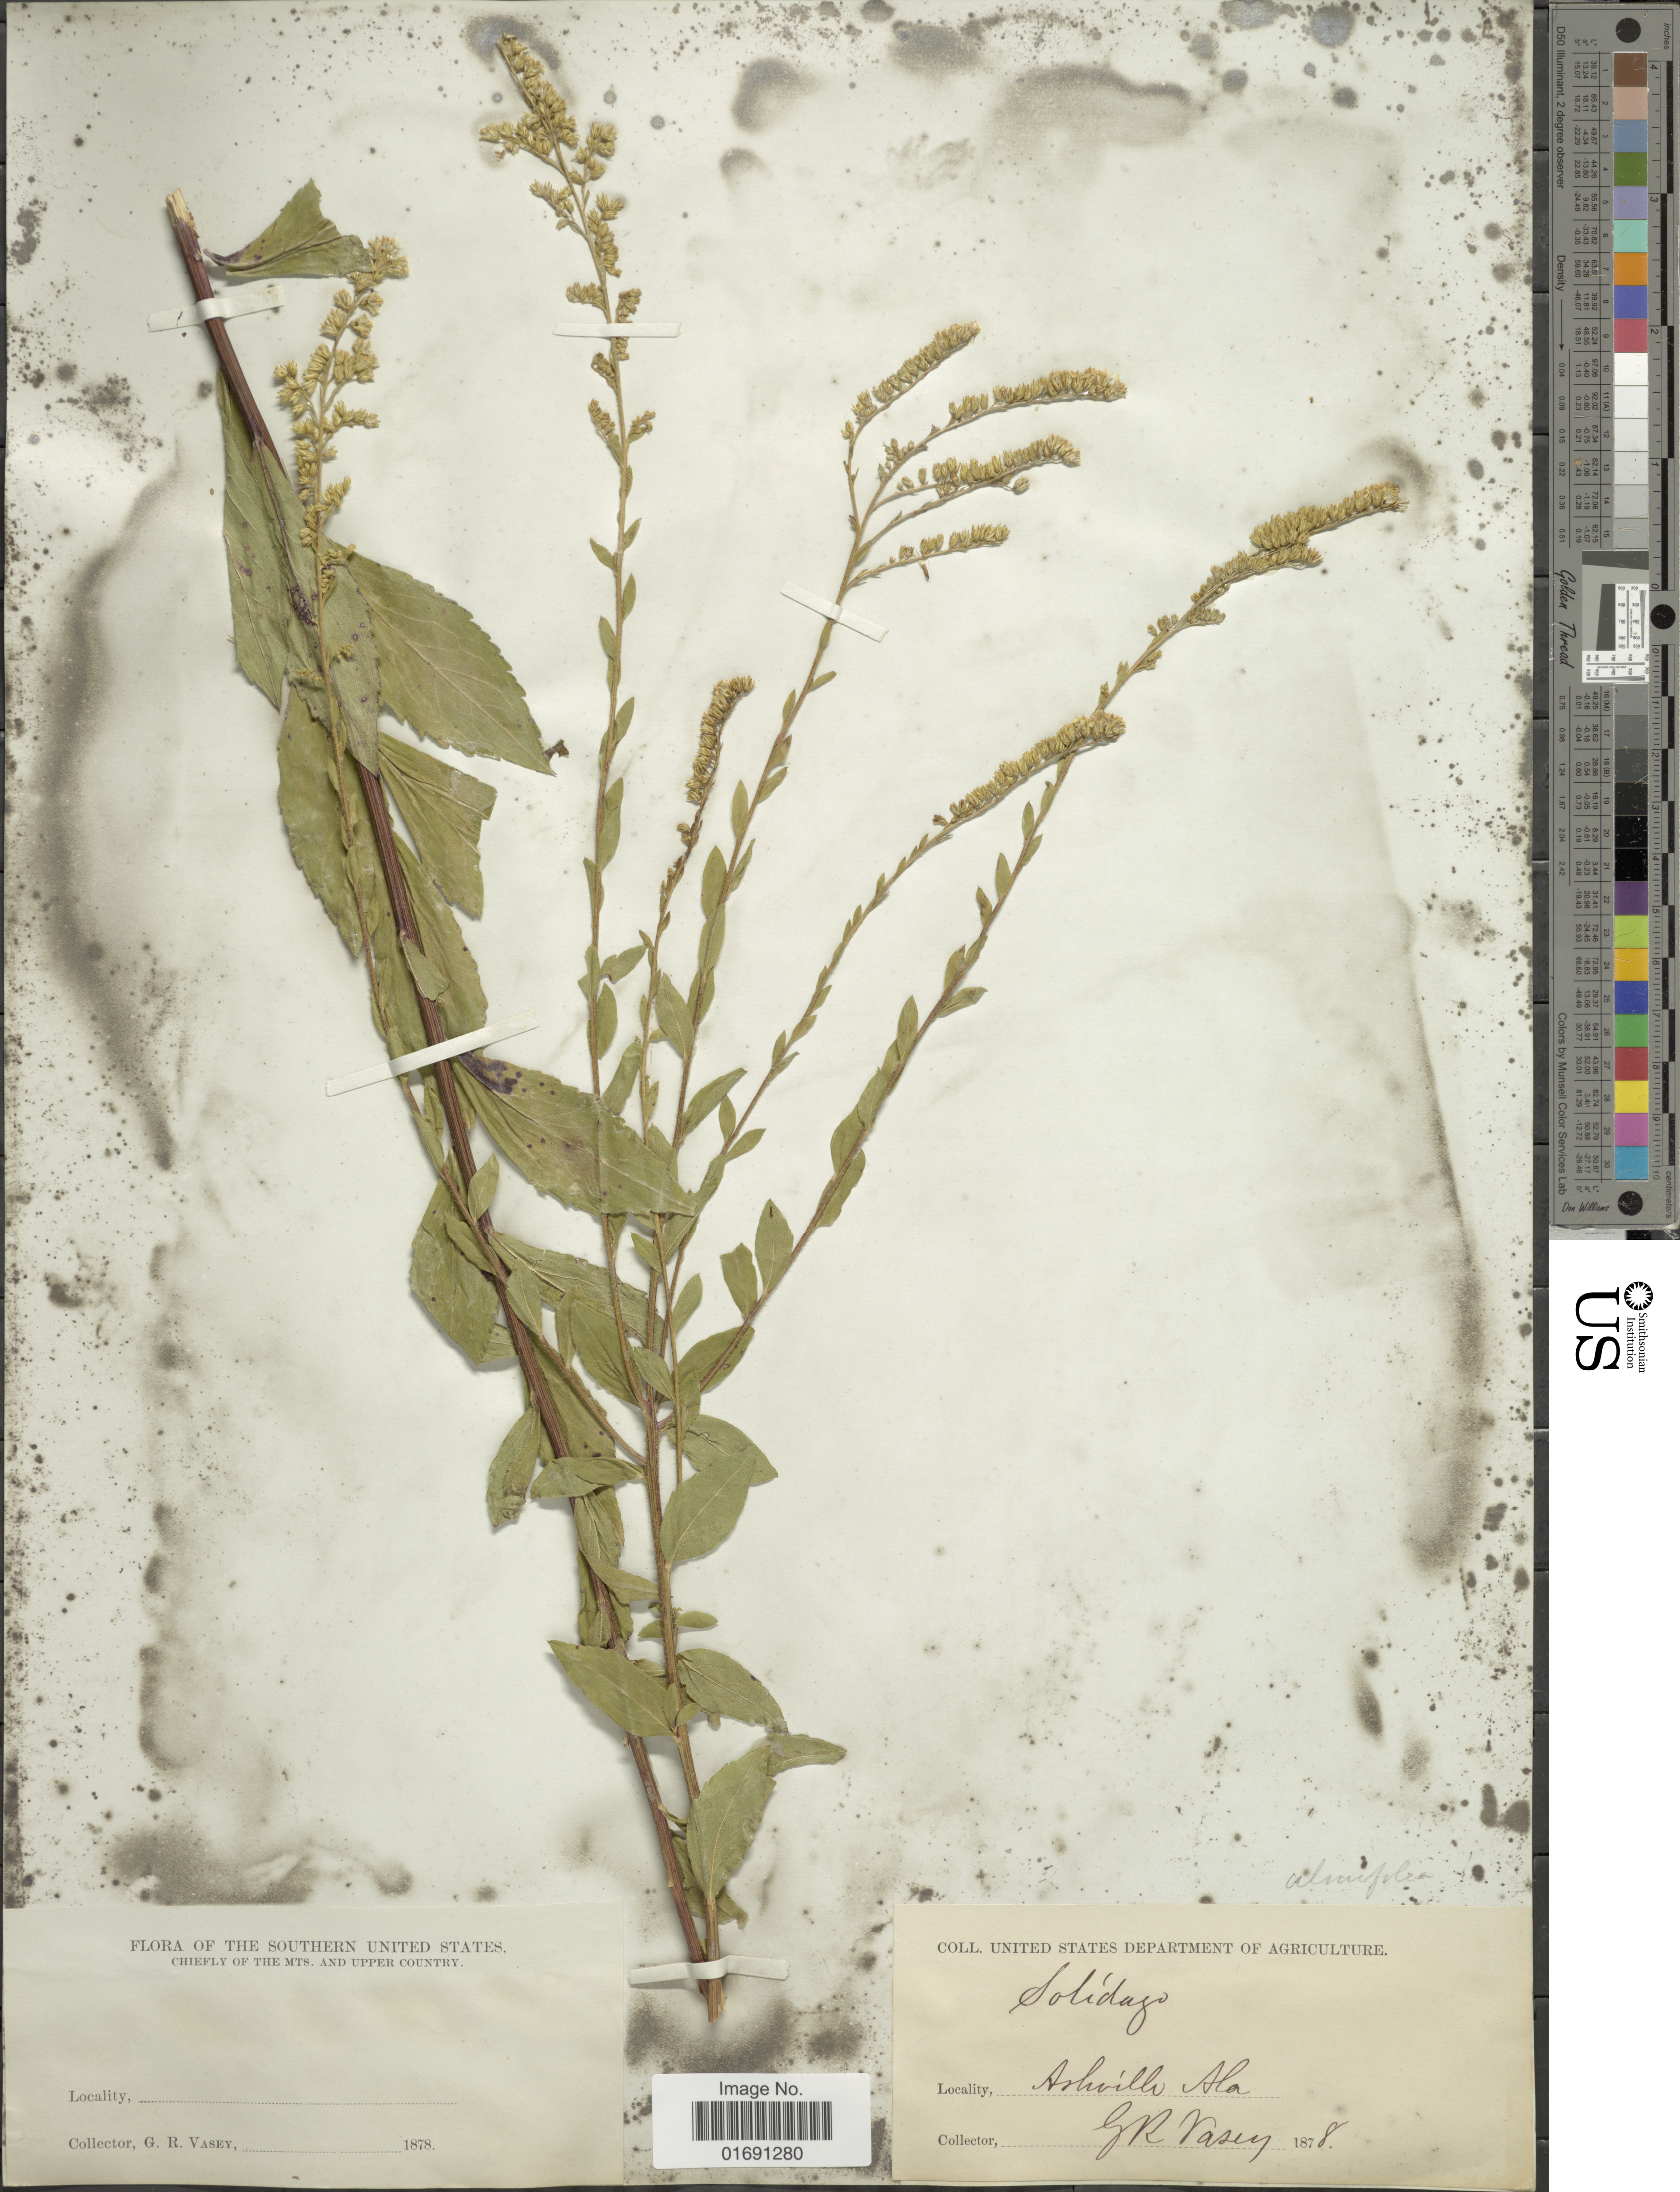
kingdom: Plantae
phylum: Tracheophyta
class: Magnoliopsida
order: Asterales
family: Asteraceae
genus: Solidago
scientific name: Solidago ulmifolia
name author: Muhl. ex Willd.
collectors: G. R. Vasey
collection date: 1878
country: United States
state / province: Alabama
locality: Southern United States, Chiefly of the Mts. and upper Country, Ashville, Ala.